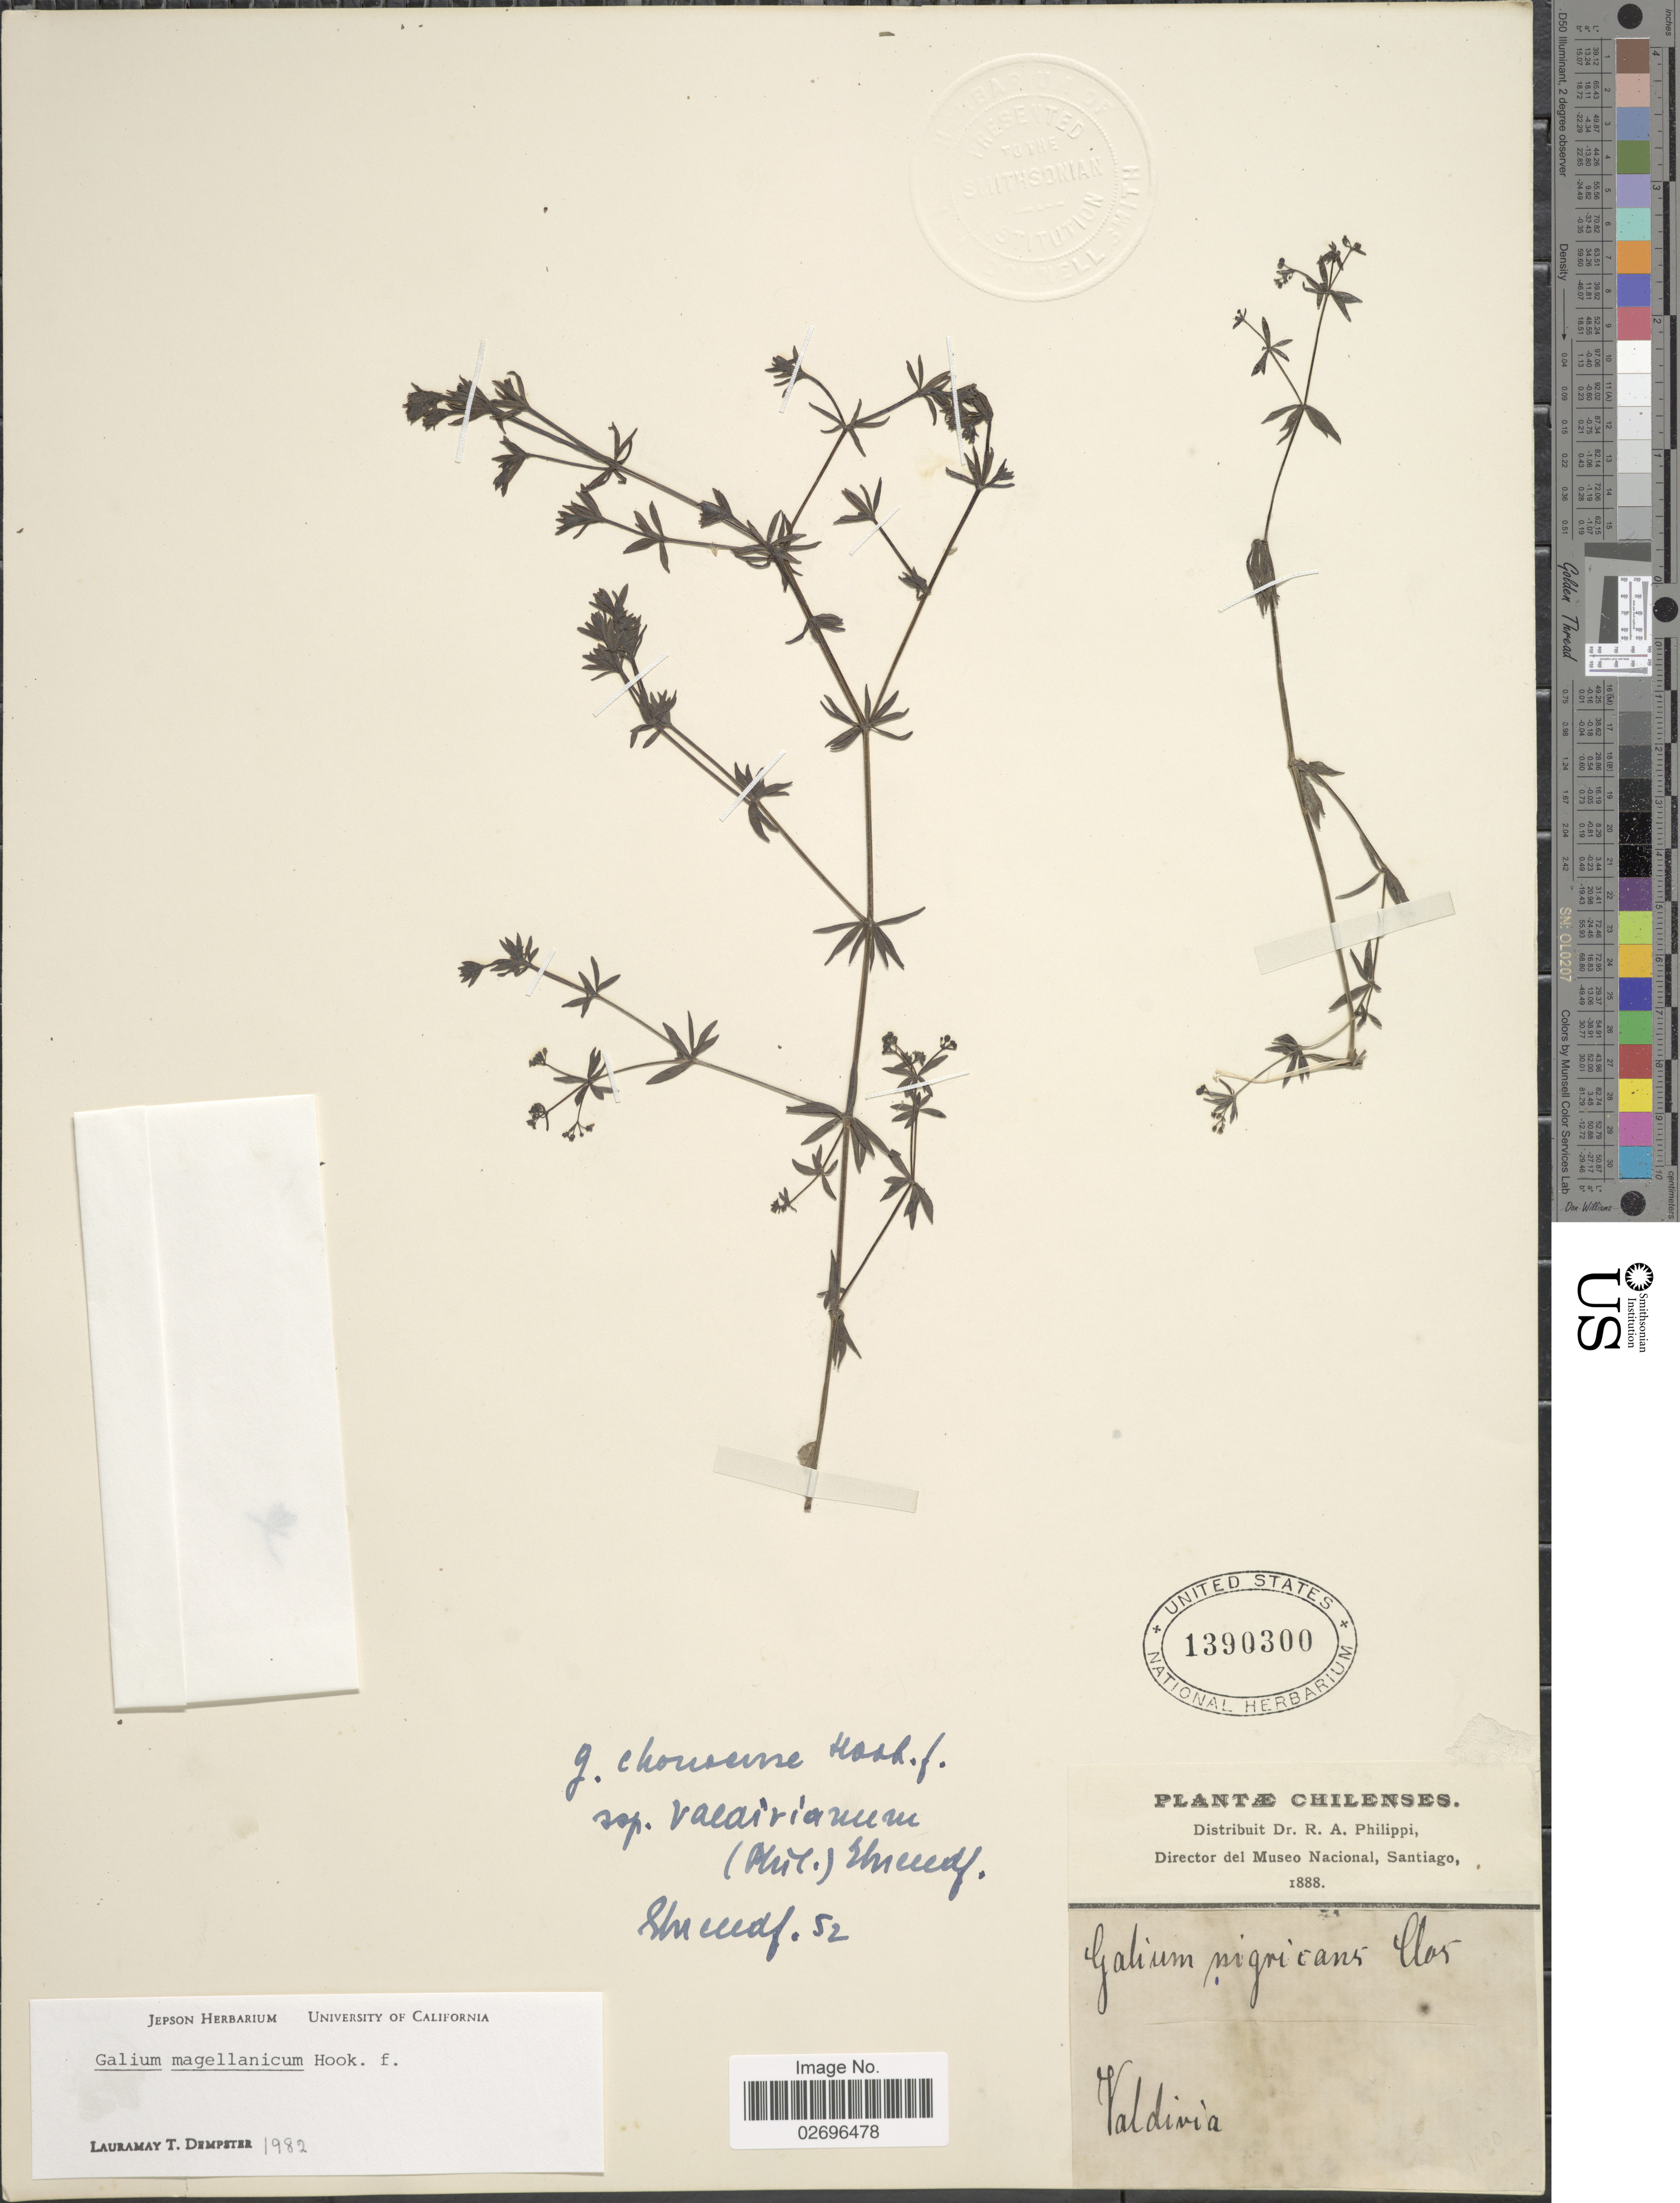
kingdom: Plantae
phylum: Tracheophyta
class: Magnoliopsida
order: Gentianales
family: Rubiaceae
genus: Galium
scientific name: Galium magellanicum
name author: Hook. f.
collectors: R. A. Philippi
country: Chile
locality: Valdivia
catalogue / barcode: US 1390300